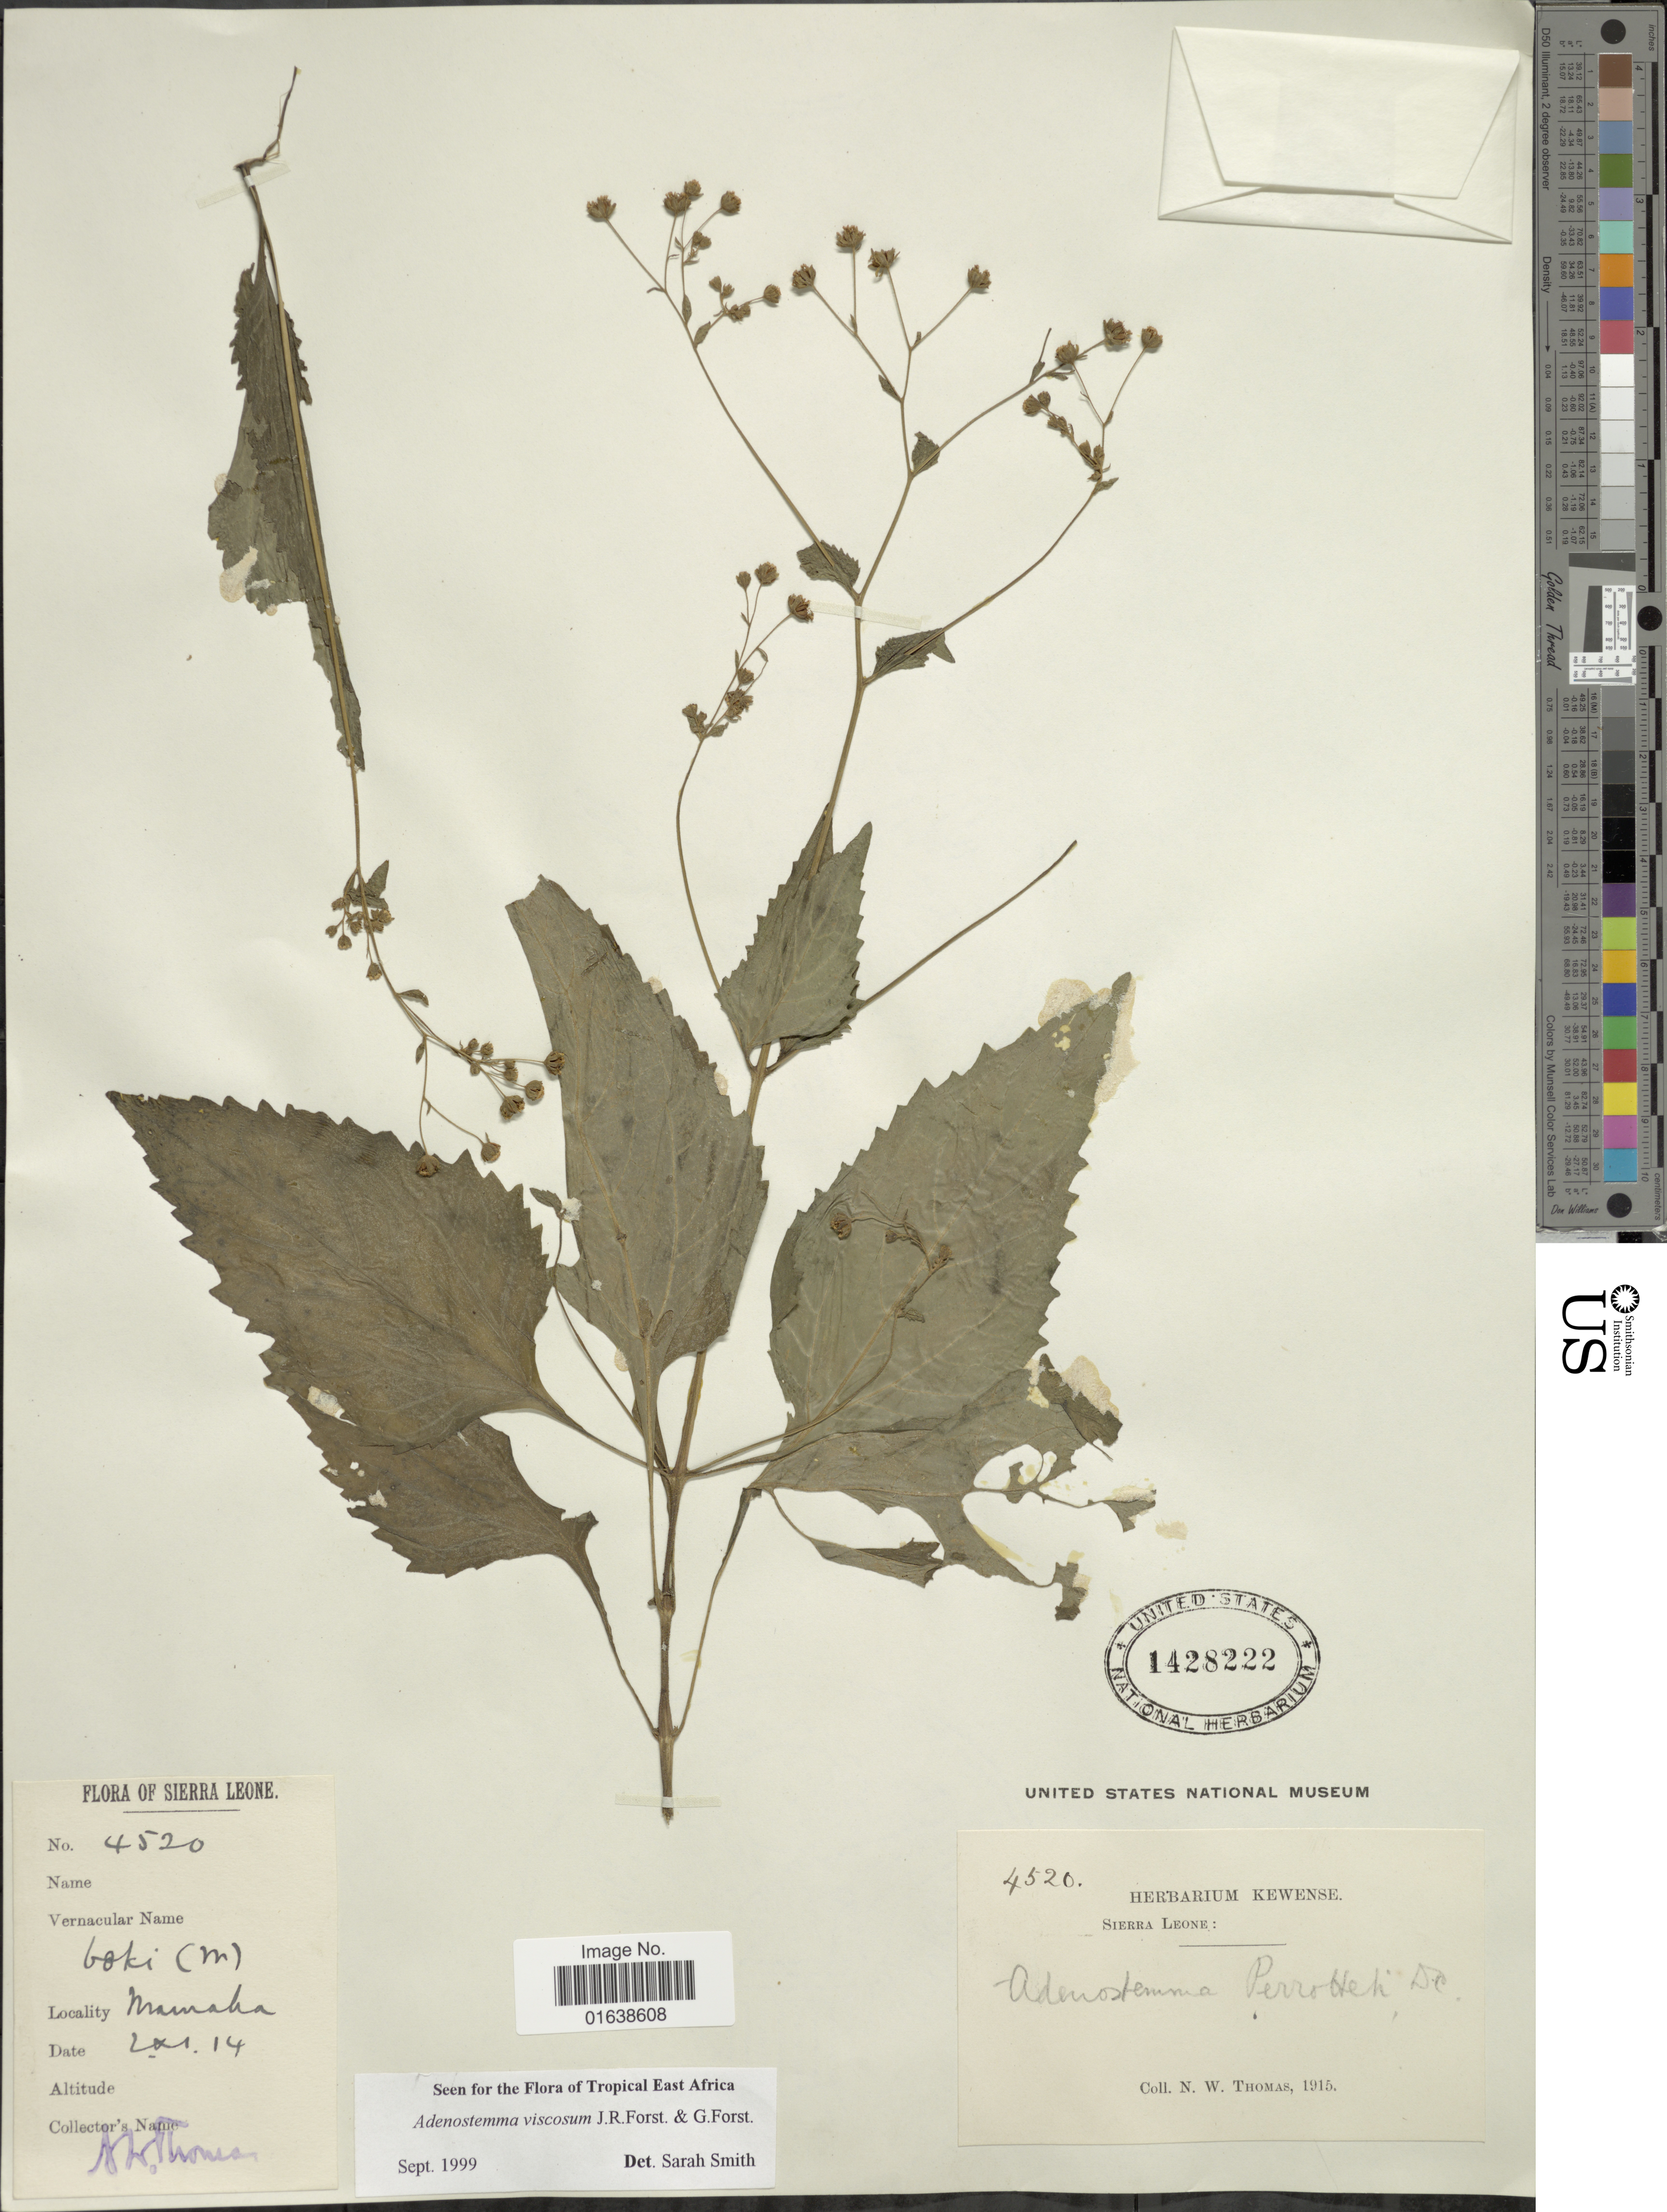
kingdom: Plantae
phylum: Tracheophyta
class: Magnoliopsida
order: Asterales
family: Asteraceae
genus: Adenostemma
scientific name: Adenostemma viscosum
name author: J.R. Forst. & G. Forst.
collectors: N. Thomas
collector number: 4520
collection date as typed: Transcribed d/m/y: 2/11/14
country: Sierra Leone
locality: Sierra Leone. Mamaha.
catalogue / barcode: US 1428222